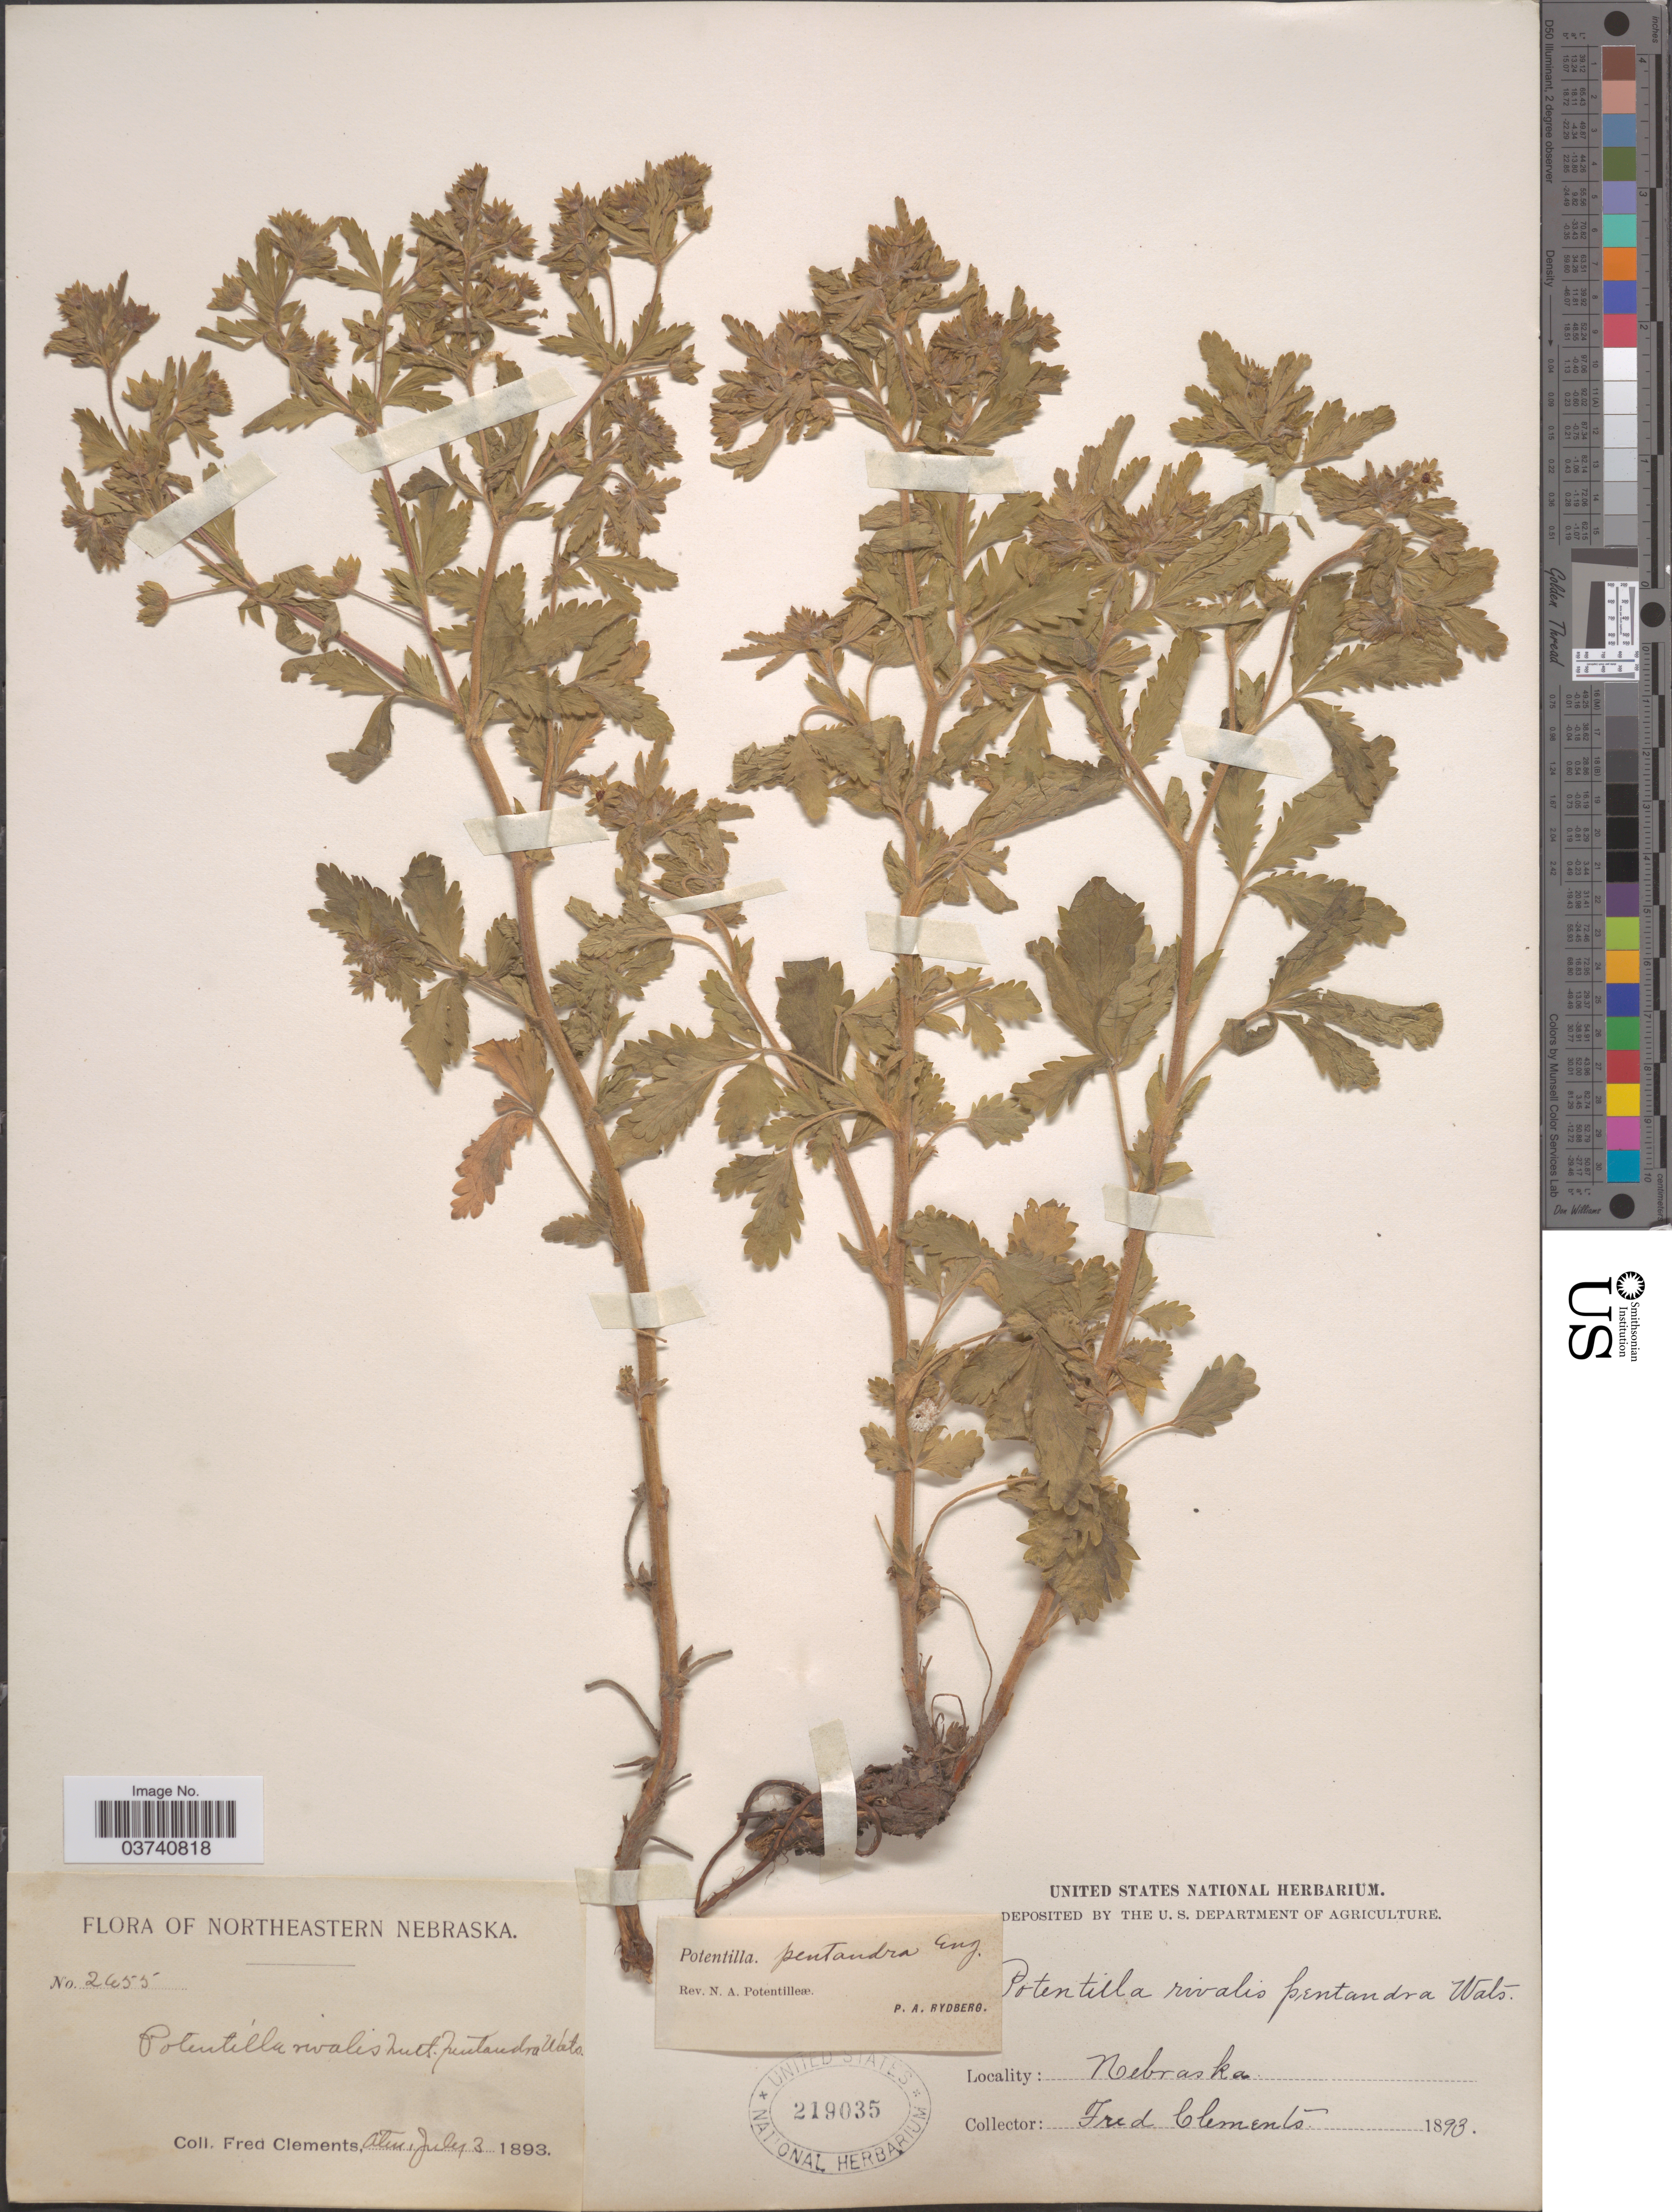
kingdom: Plantae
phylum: Tracheophyta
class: Magnoliopsida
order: Rosales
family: Rosaceae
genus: Potentilla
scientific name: Potentilla pentandra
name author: Engelm.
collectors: F. Clements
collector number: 2655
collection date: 1893-07-03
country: United States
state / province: Nebraska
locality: Northeastern Nebraska. Aten.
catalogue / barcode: US 219035